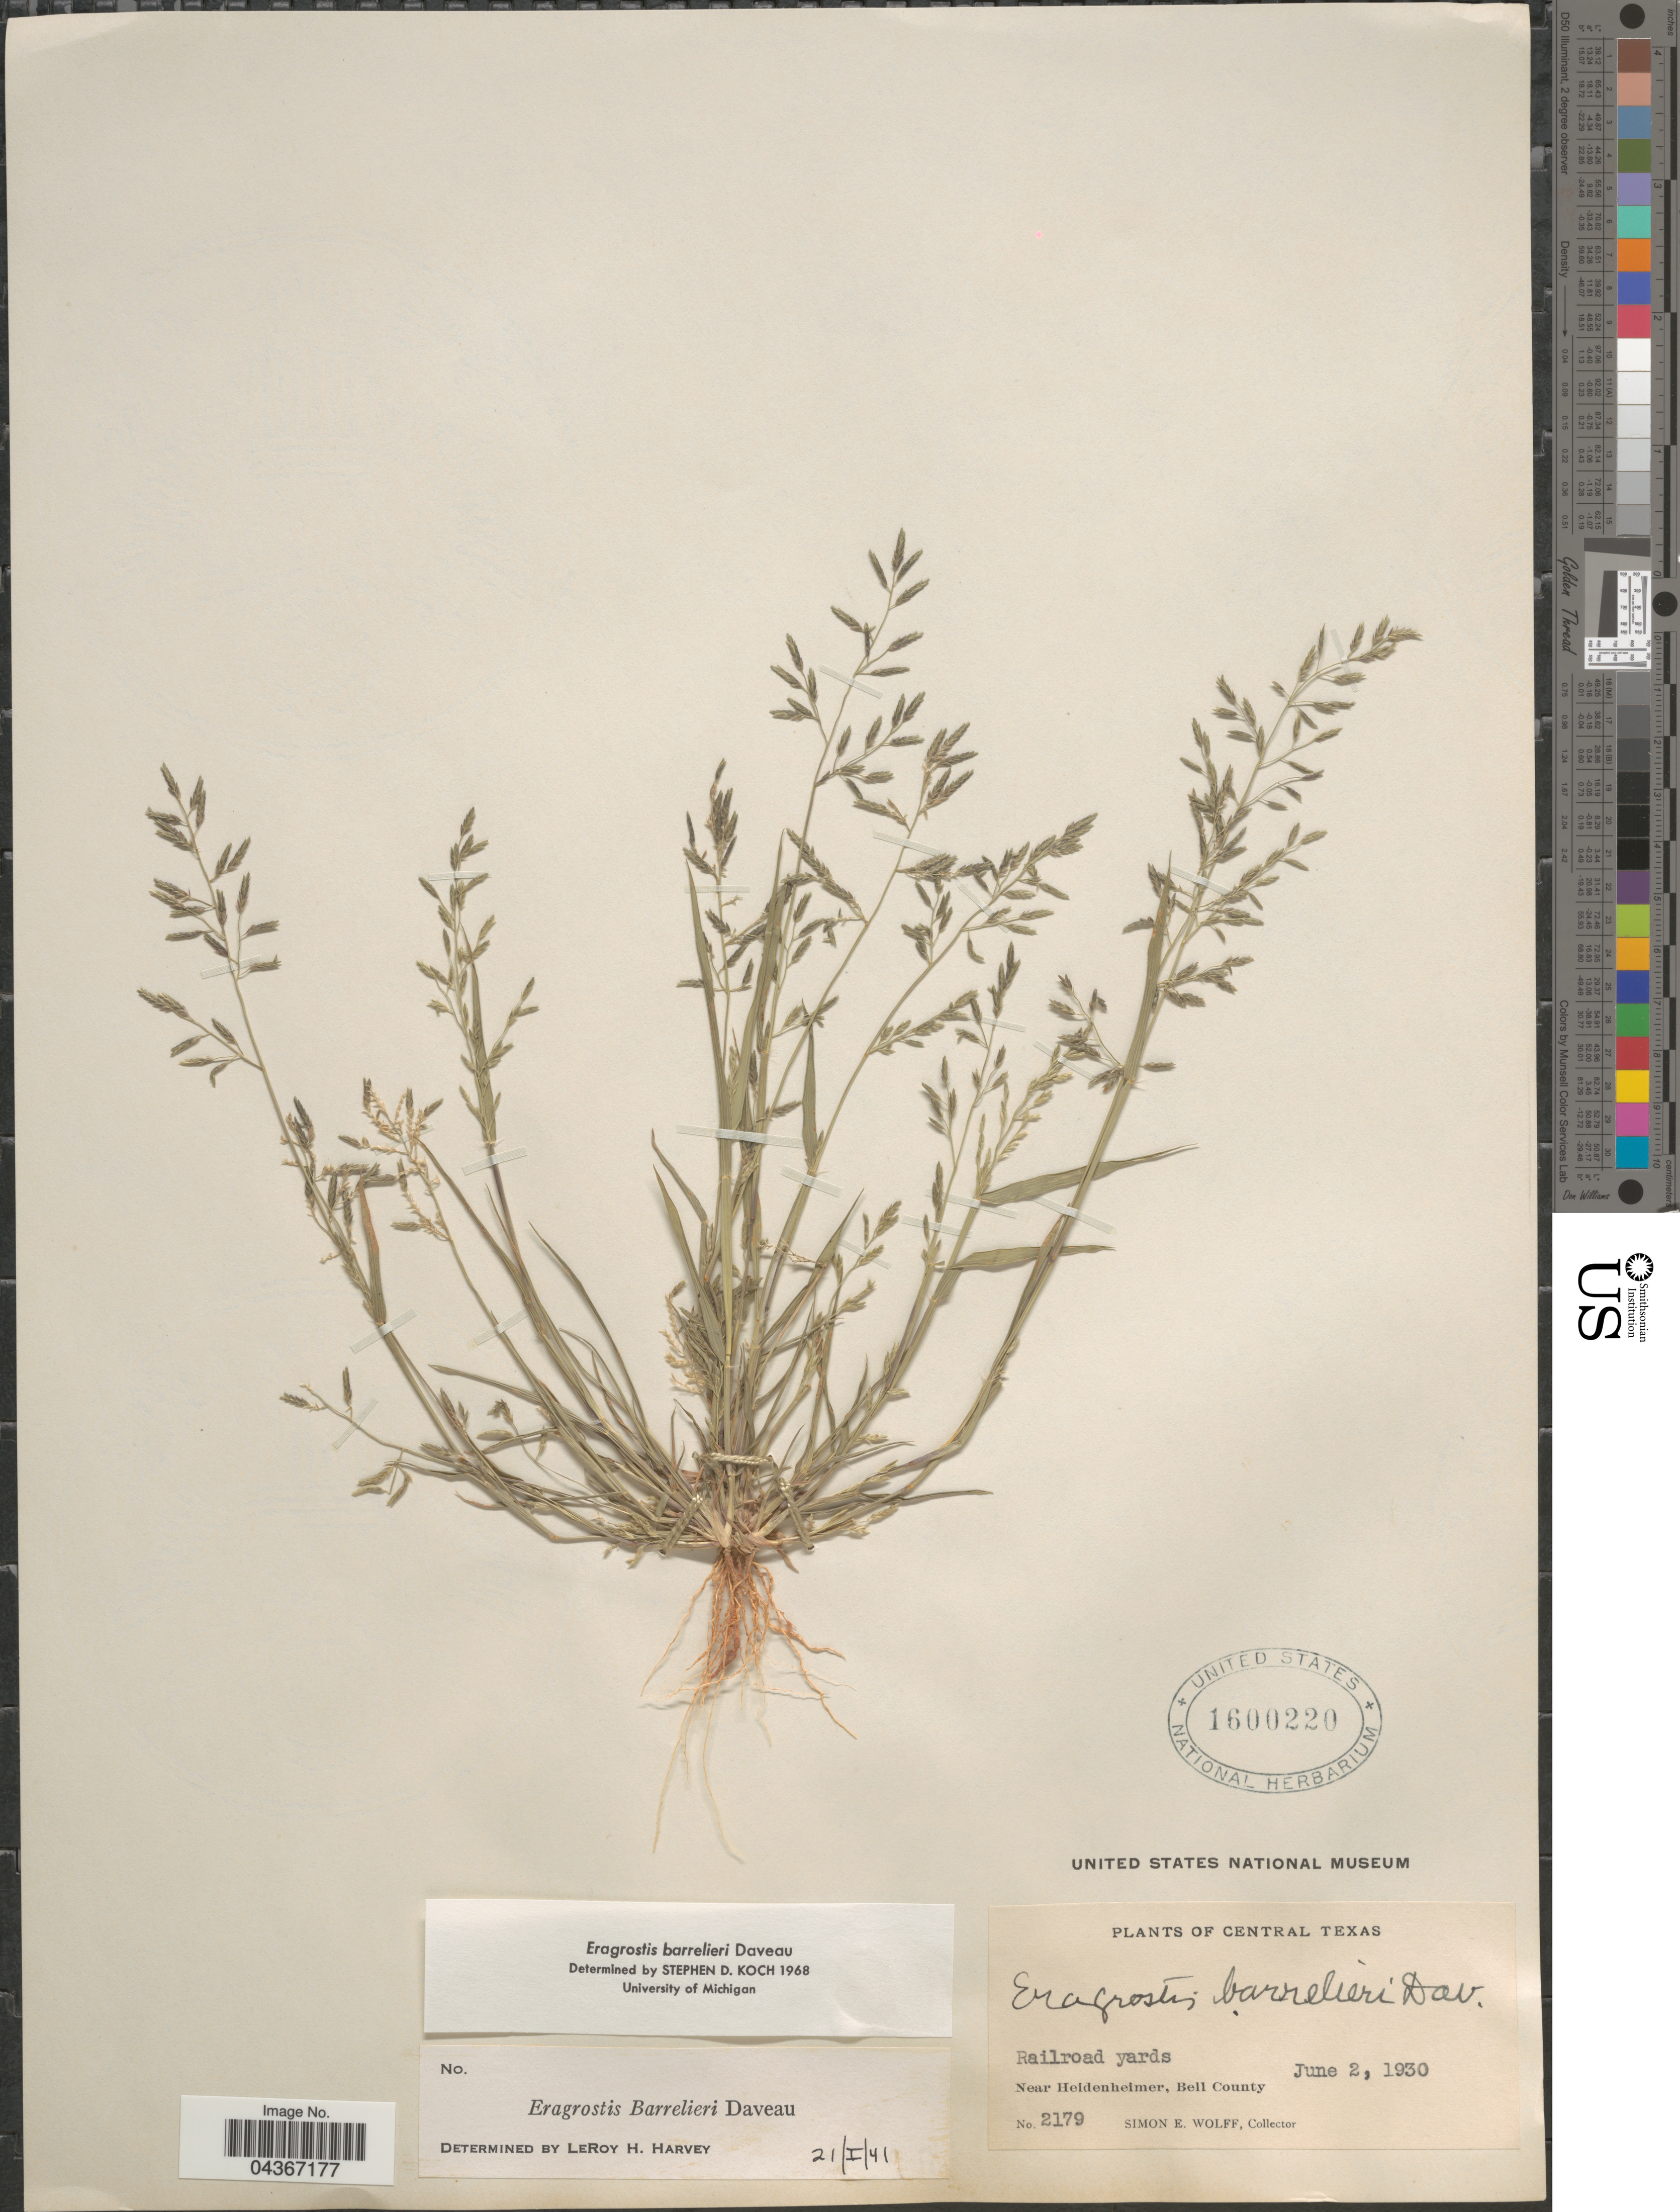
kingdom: Plantae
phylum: Tracheophyta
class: Liliopsida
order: Poales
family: Poaceae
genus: Eragrostis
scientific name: Eragrostis barrelieri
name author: Daveau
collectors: S. E. Wolff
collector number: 2179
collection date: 1930-06-02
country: United States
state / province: Texas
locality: Central Texas. Railroad yards. Near Heidenheimer, Bell County.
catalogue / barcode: US 1600220